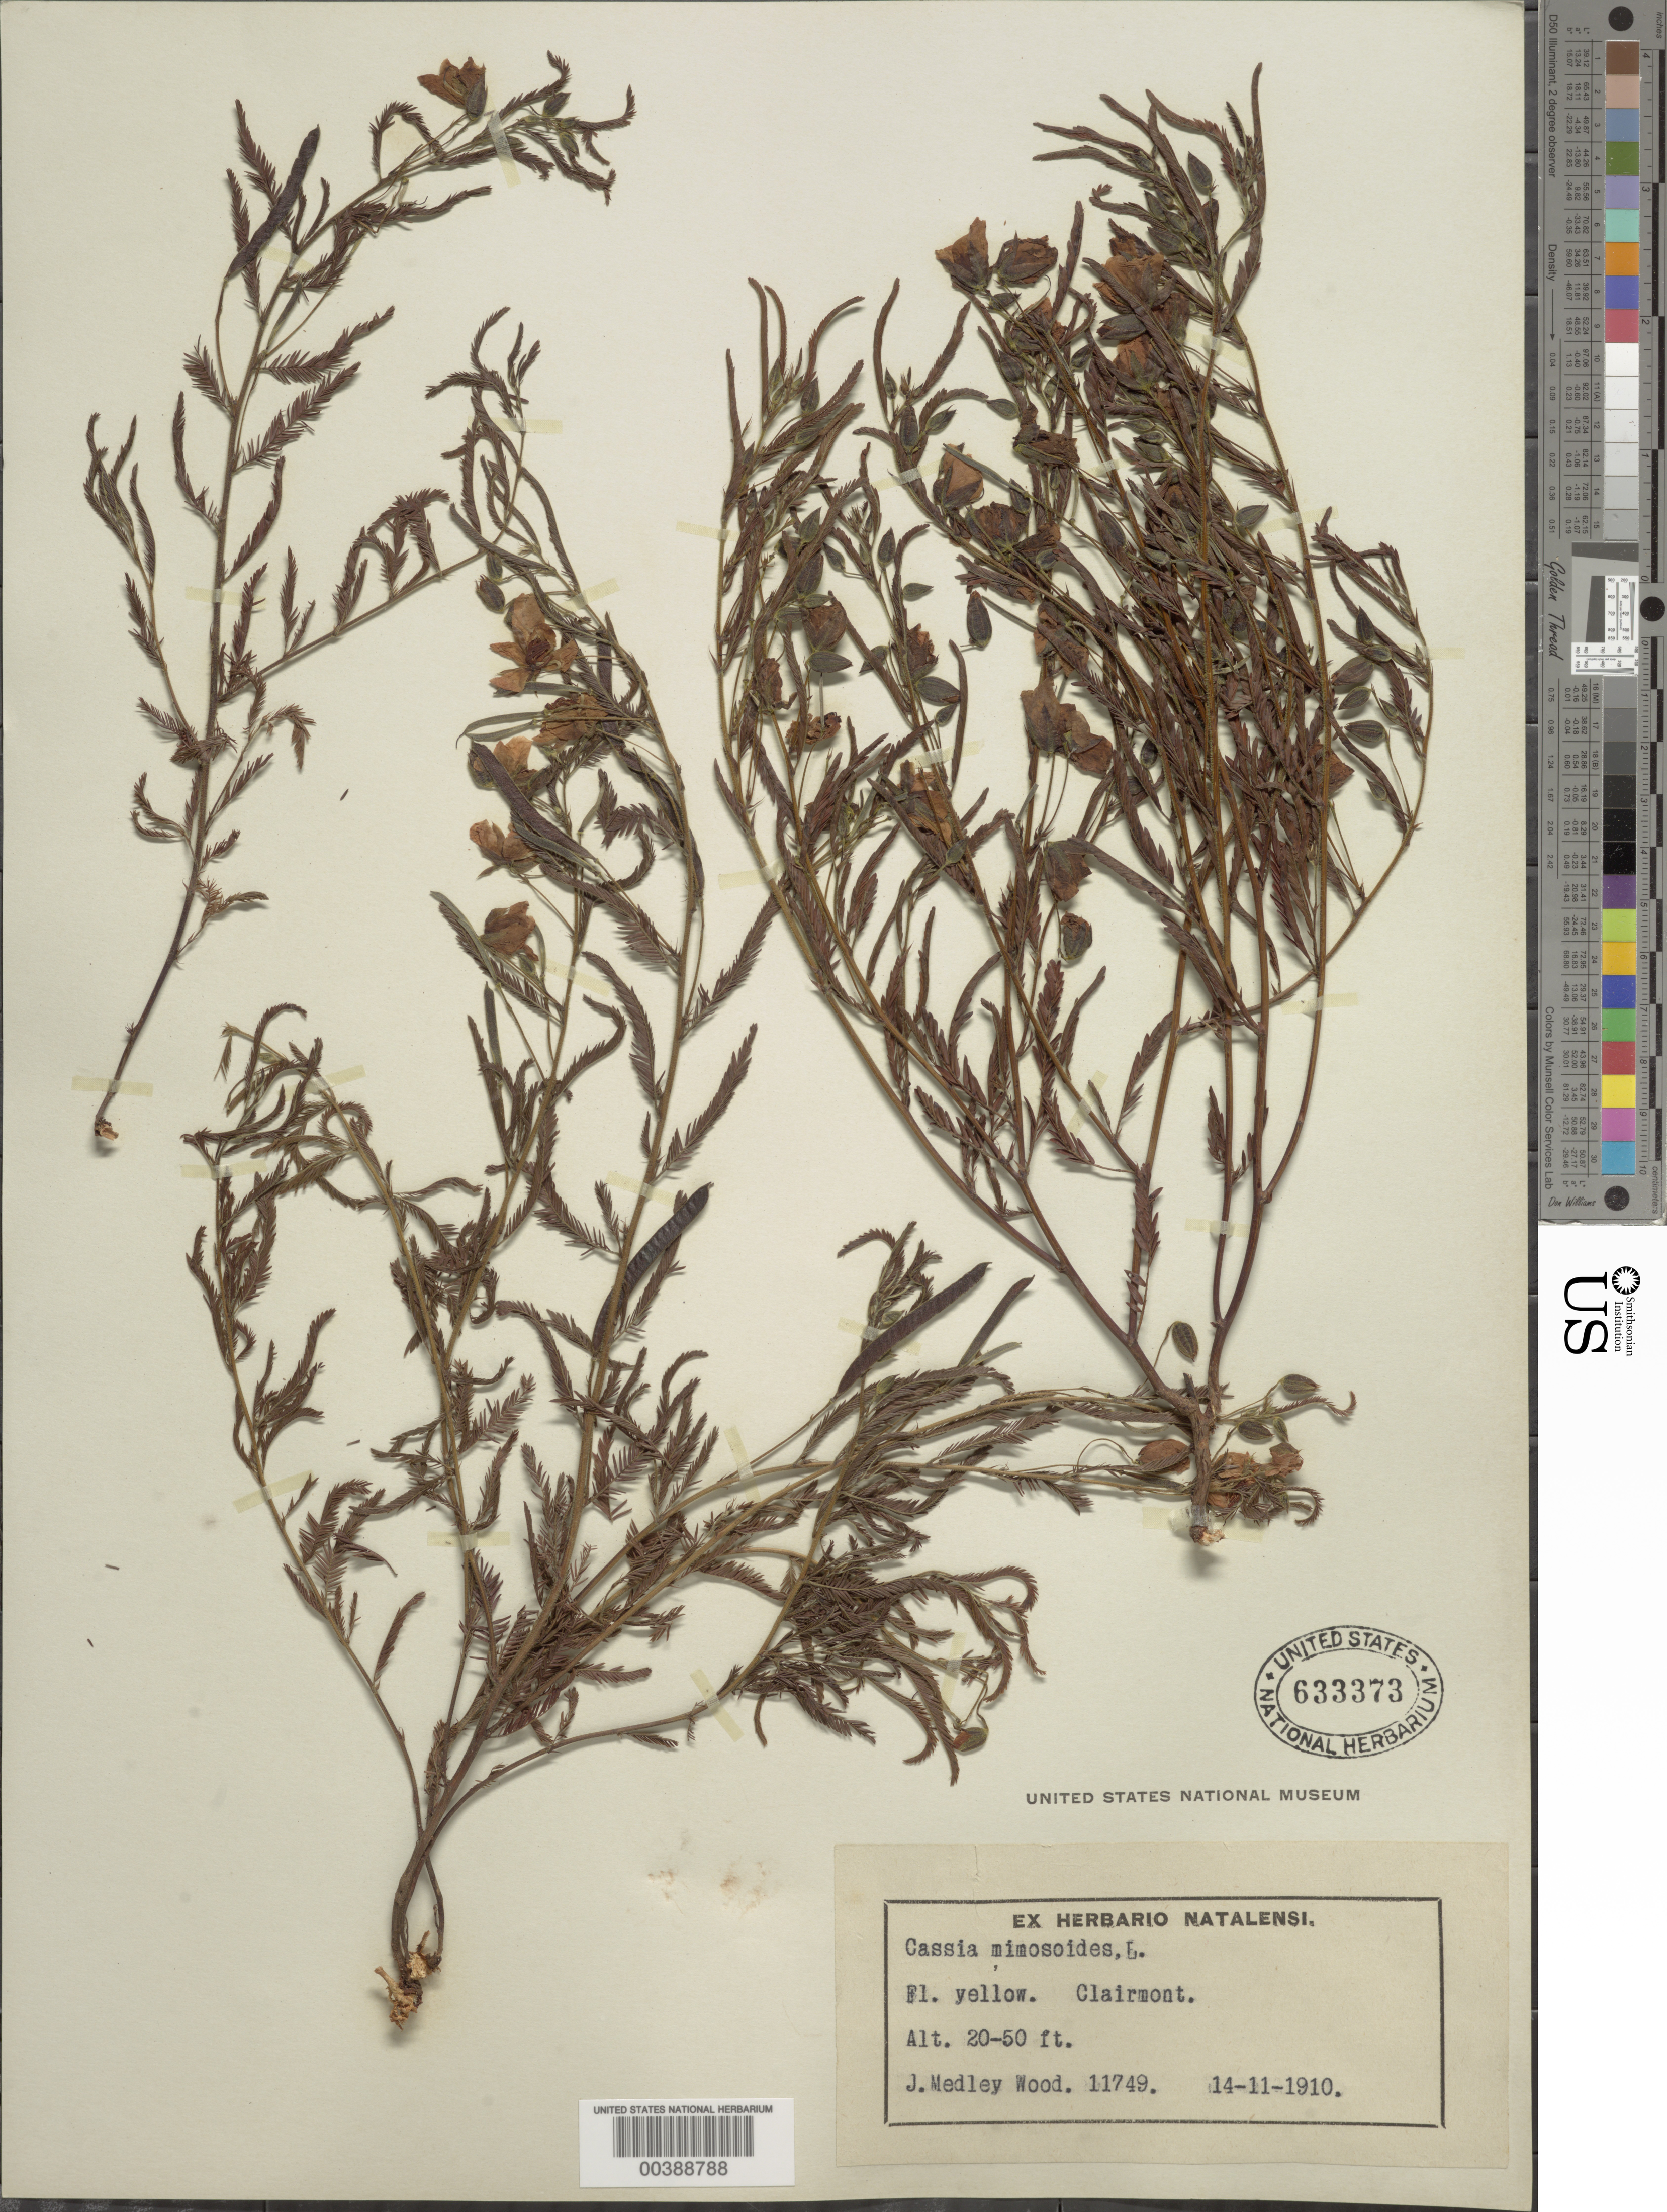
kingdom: Plantae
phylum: Tracheophyta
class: Magnoliopsida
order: Fabales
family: Fabaceae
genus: Chamaecrista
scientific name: Chamaecrista mimosoides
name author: (L.) Greene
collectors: J. M. Wood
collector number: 11749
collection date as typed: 14 Nov 1910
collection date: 1910-11-14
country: South Africa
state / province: KwaZulu-Natal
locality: Clairmont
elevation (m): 6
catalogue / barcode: US 633373